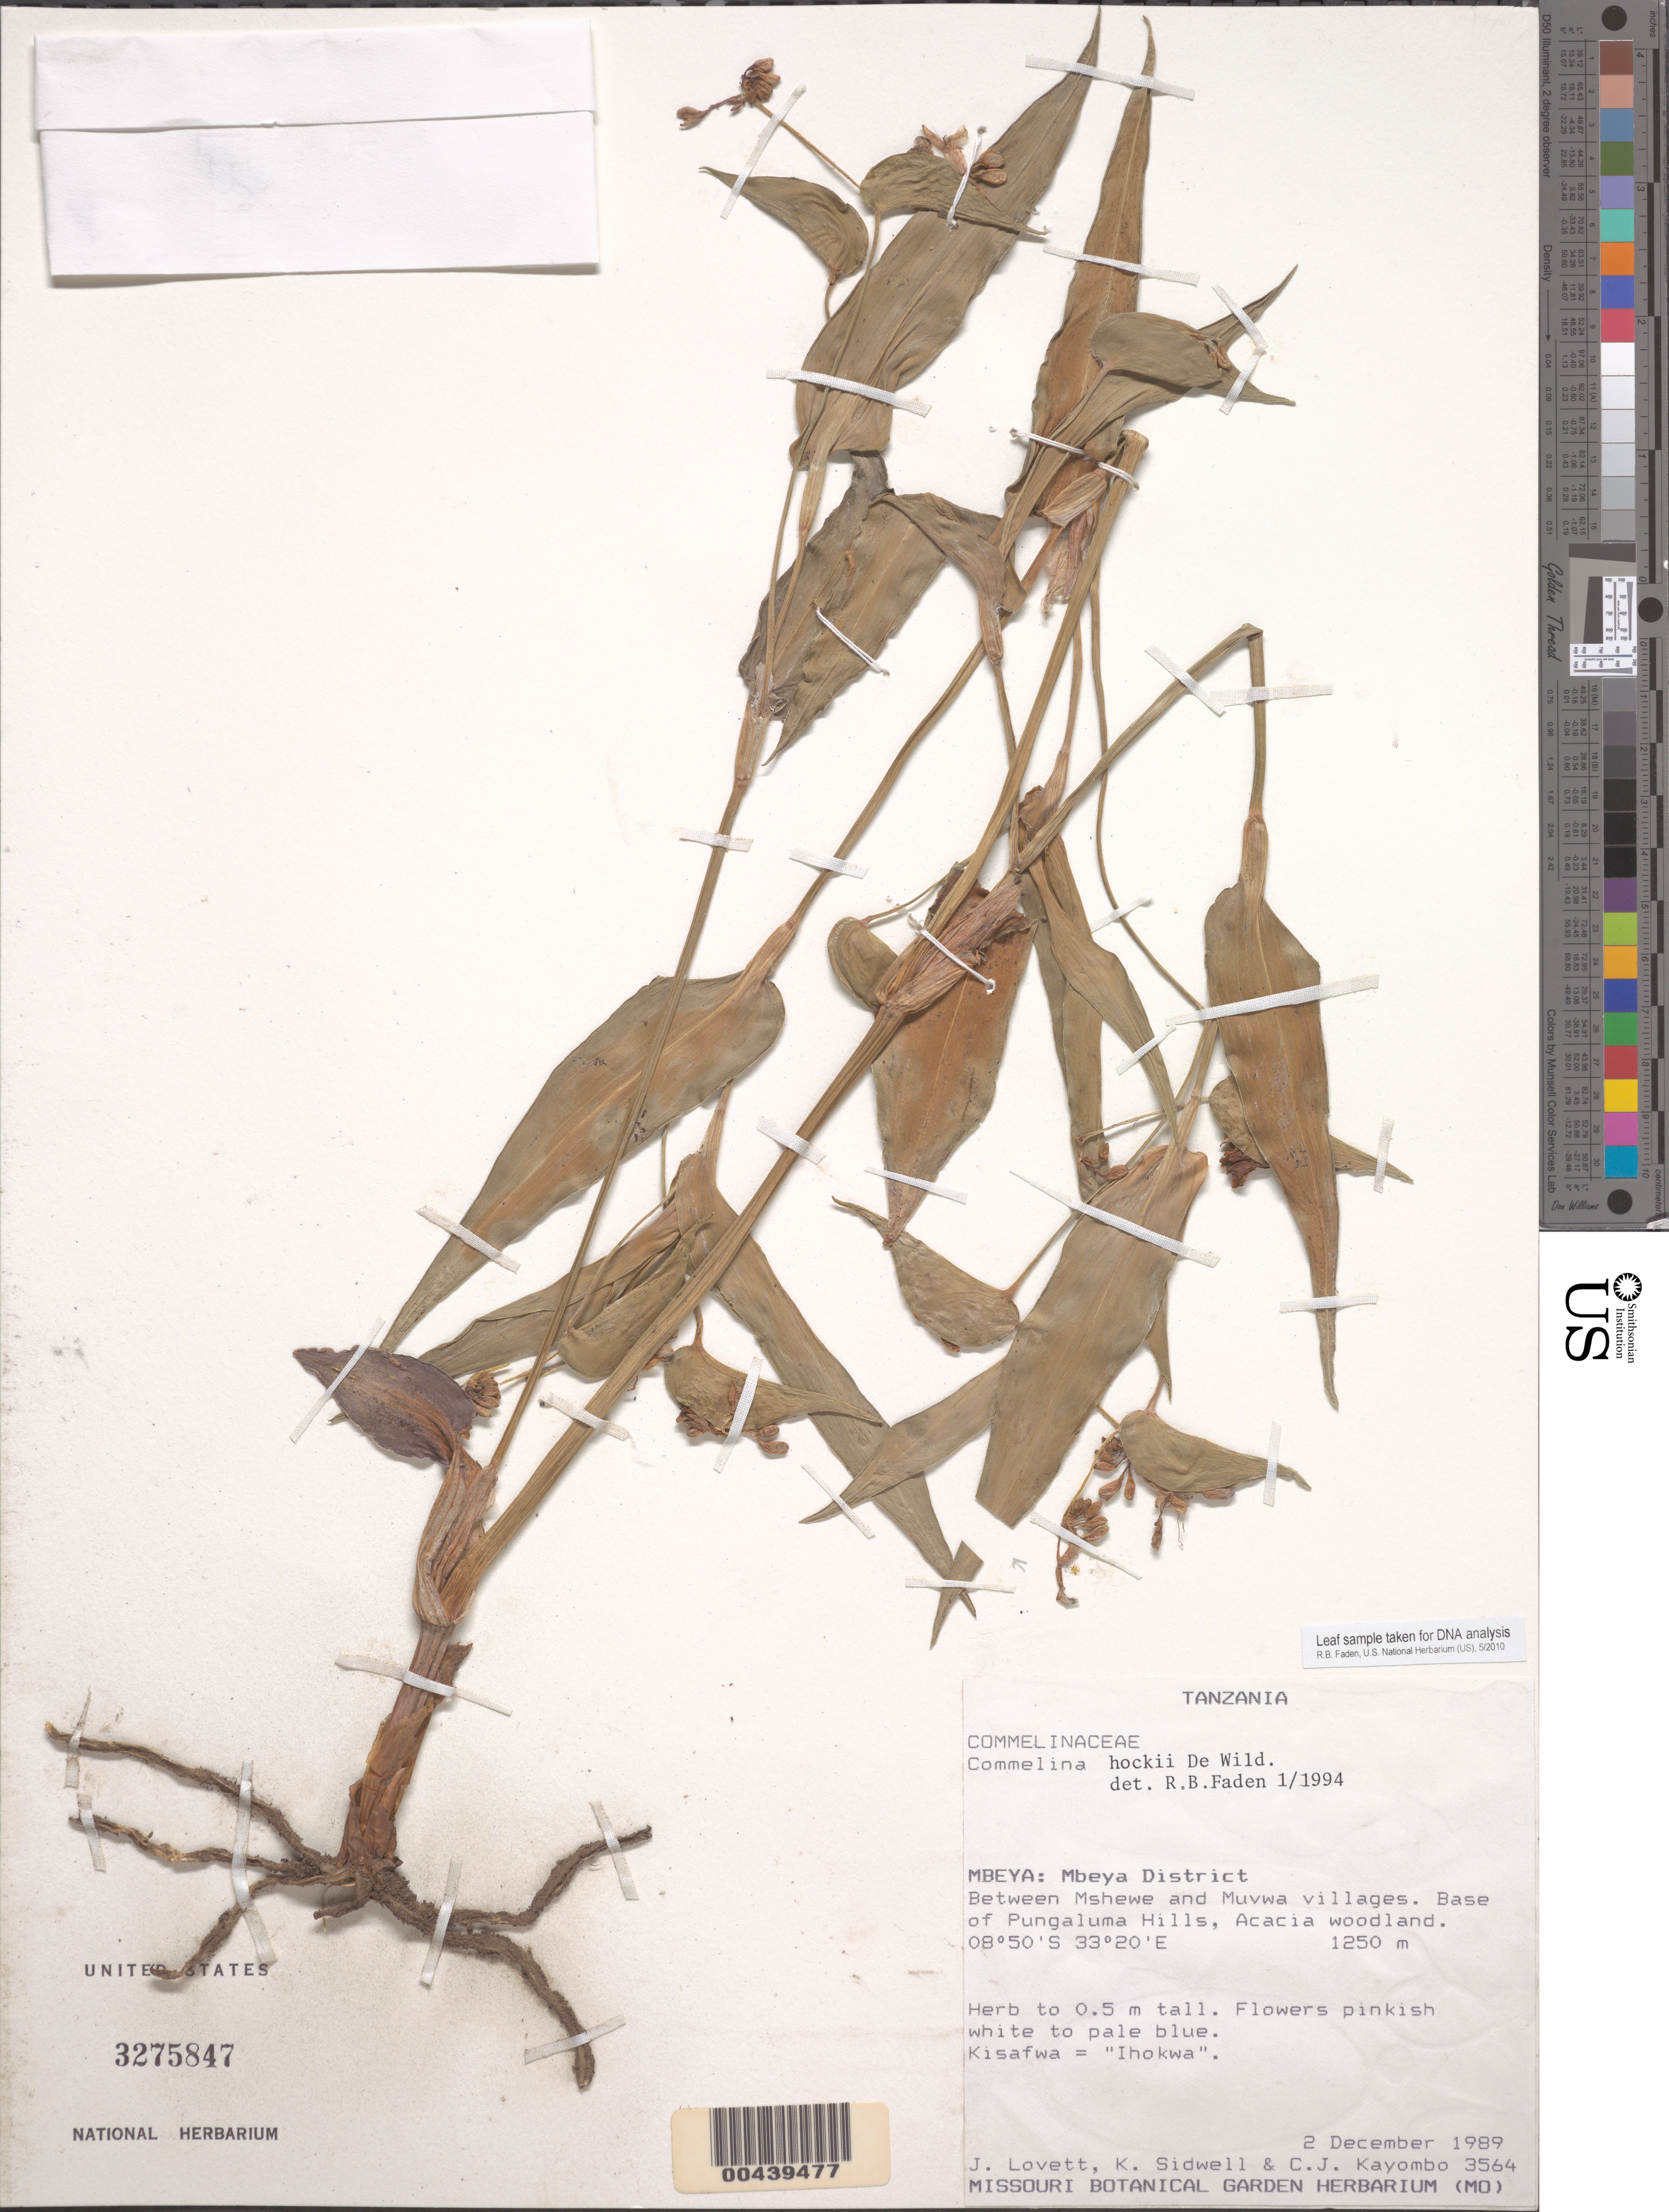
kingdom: Plantae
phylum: Tracheophyta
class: Liliopsida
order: Commelinales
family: Commelinaceae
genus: Commelina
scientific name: Commelina hockii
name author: De Wild.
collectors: J. Lovett, K. Sidwell & C. J. Kayombo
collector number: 3564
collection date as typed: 02 Dec 1989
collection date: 1989-12-02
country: Tanzania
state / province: Mbeya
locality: Between mshewe an muvwa villages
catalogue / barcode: US 3275847